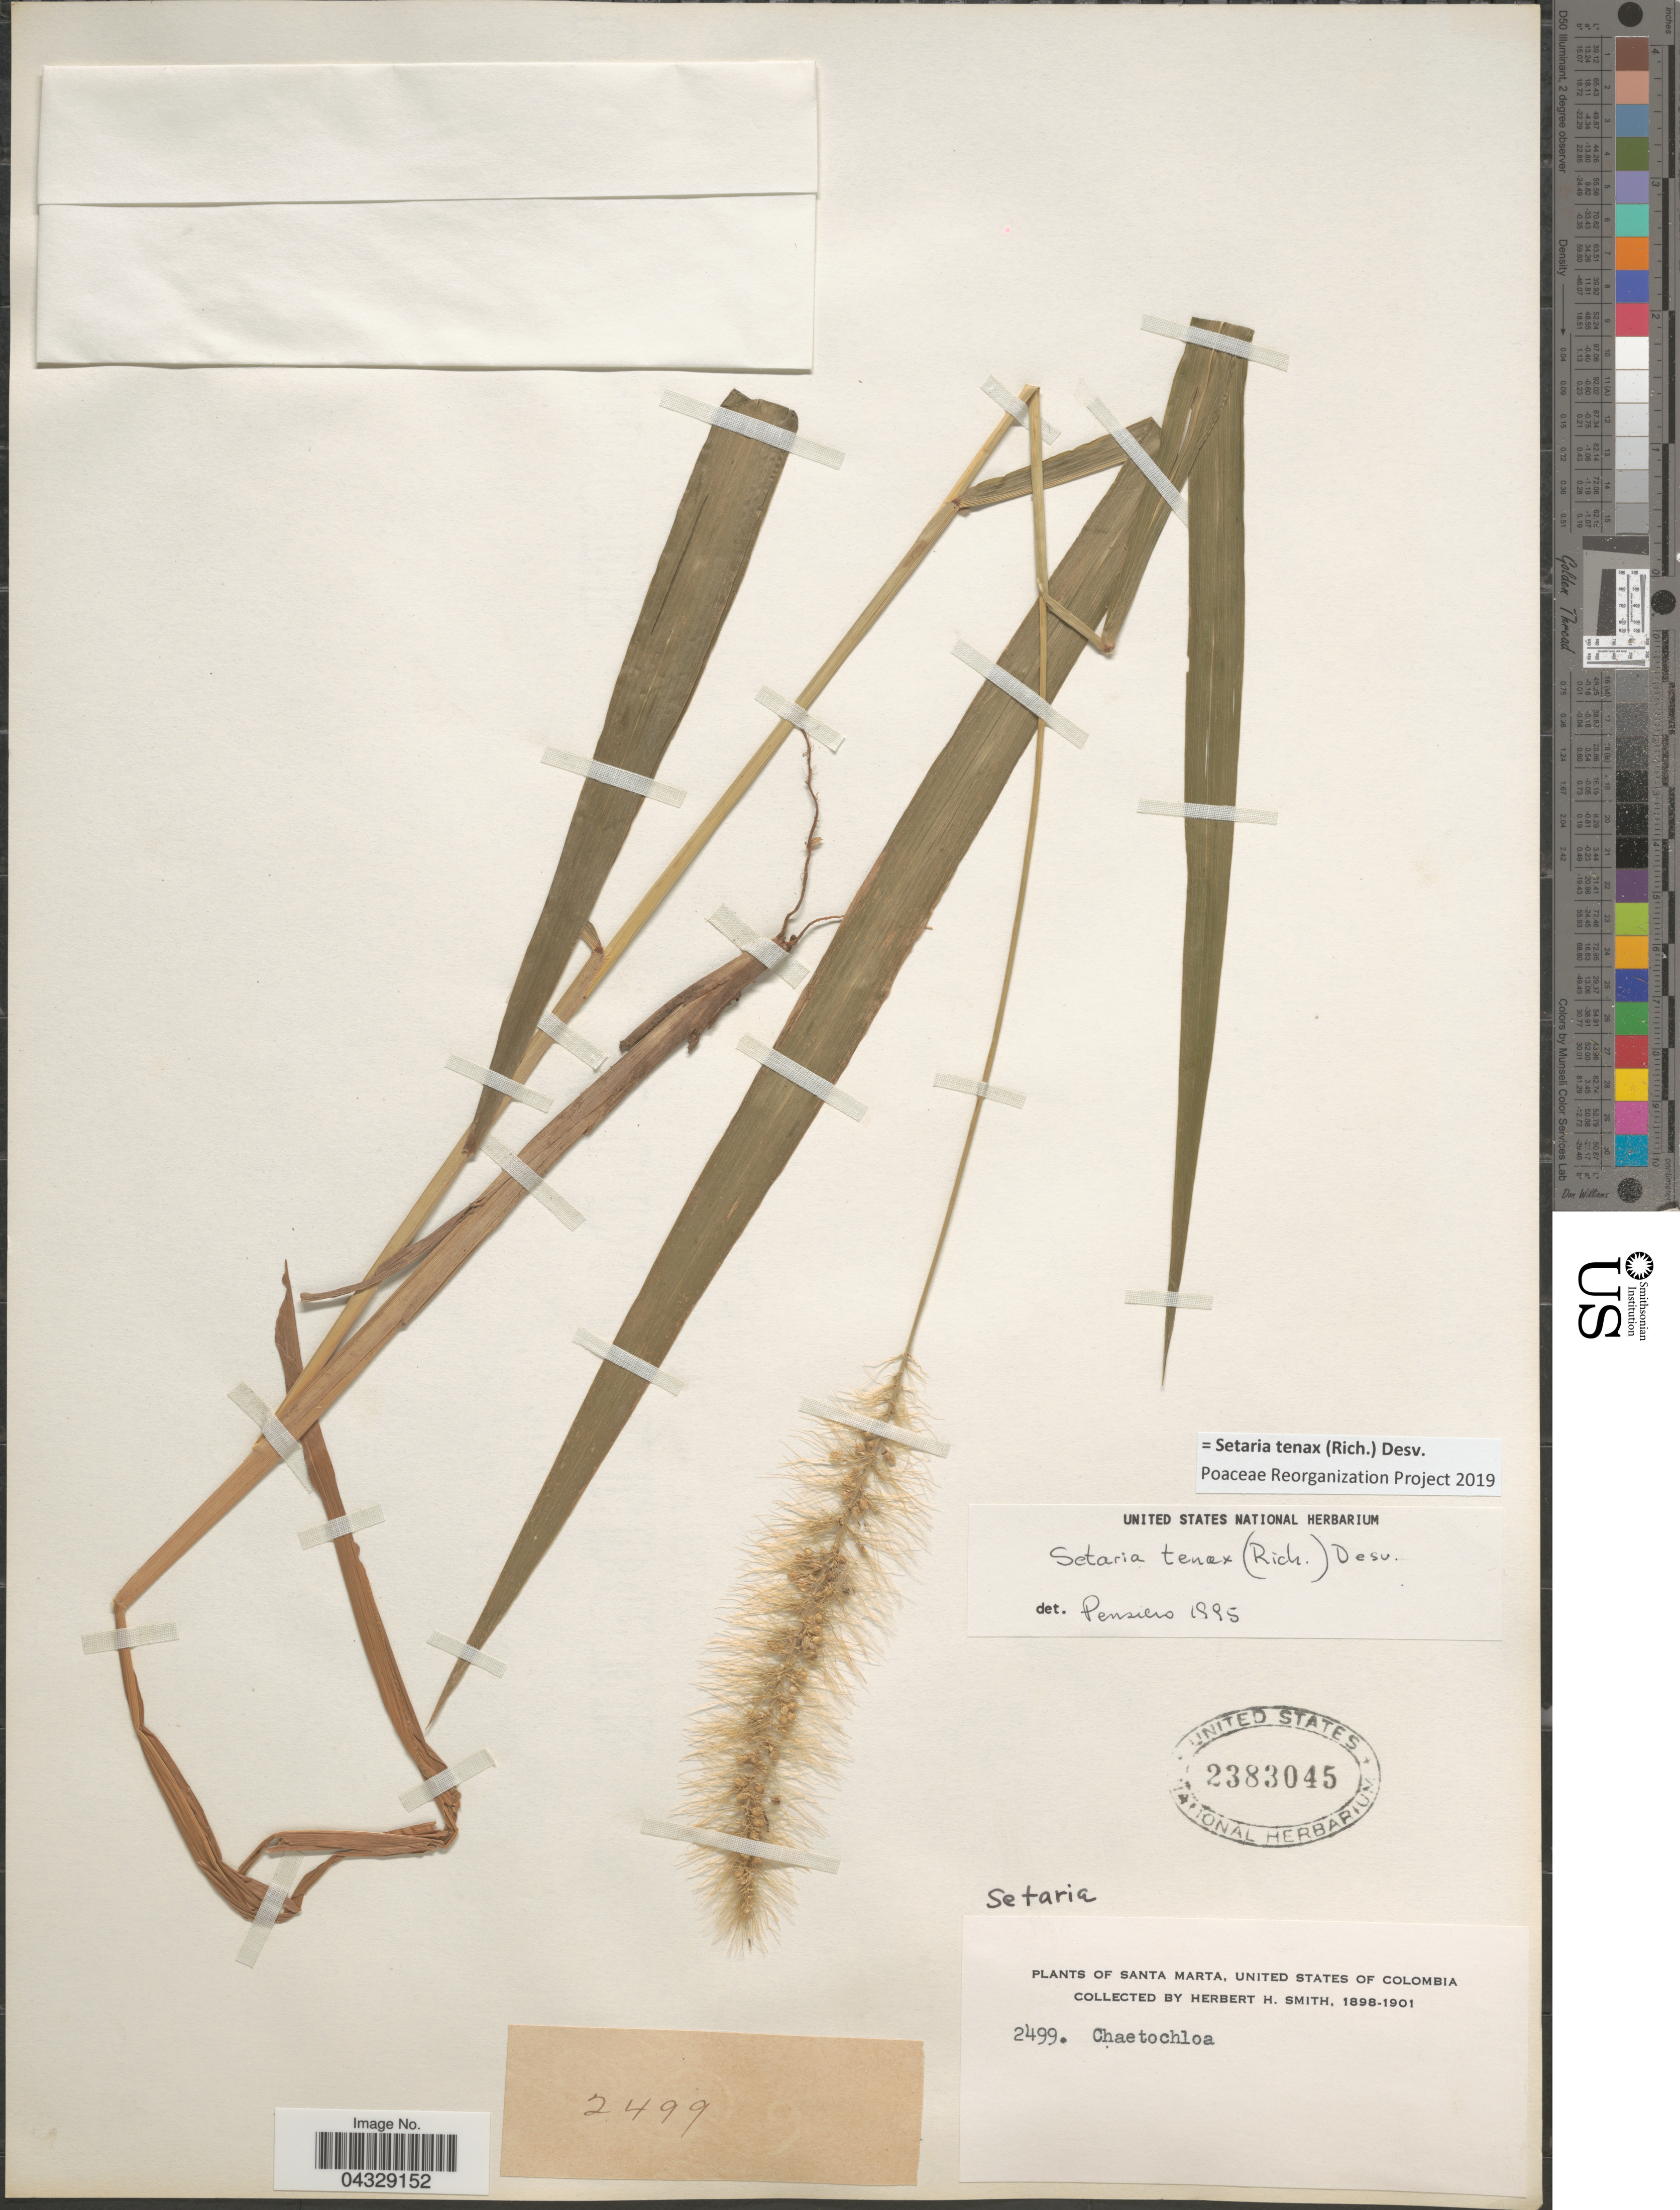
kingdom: Plantae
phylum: Tracheophyta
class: Liliopsida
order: Poales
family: Poaceae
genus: Setaria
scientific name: Setaria tenax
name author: (Rich.) Desv.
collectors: Herbert H. Smith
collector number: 2499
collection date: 1898/1901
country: Colombia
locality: Santa Marta, United States of Colombia.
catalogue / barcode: US 2383045